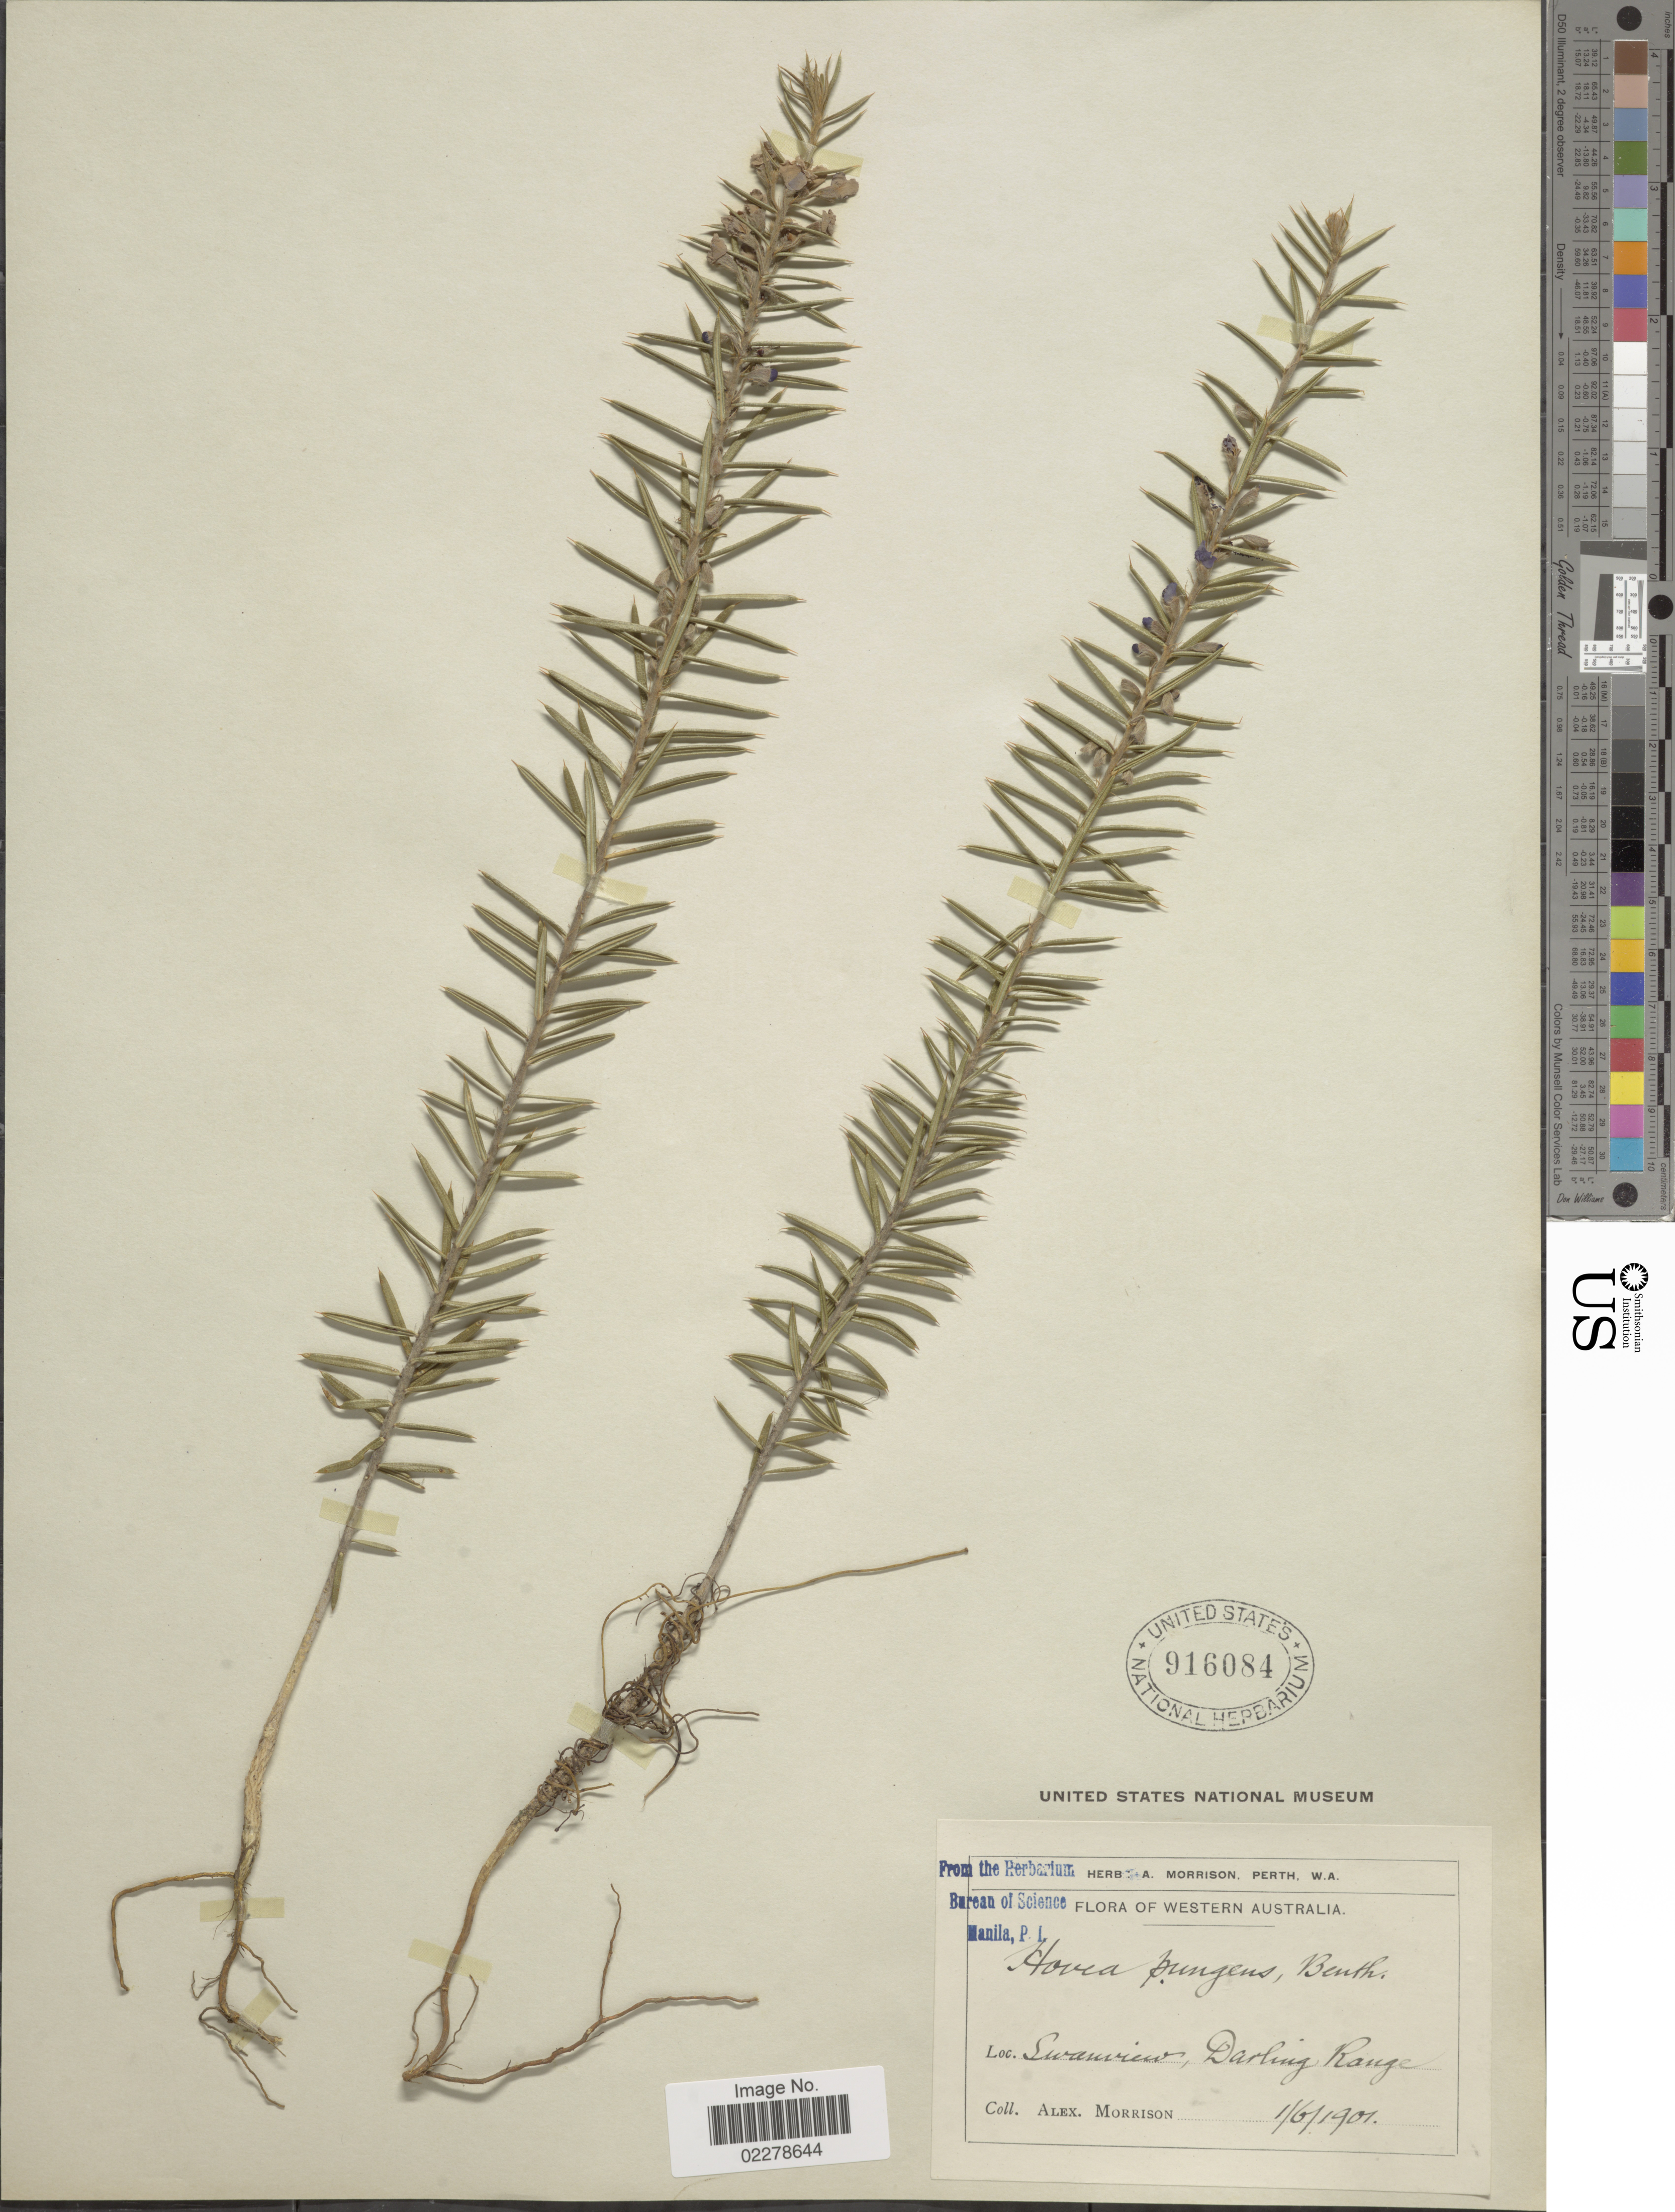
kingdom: Plantae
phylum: Tracheophyta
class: Magnoliopsida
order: Fabales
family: Fabaceae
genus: Hovea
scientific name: Hovea pungens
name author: Benth.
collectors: A. Morrison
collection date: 1901-06-01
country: Australia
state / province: Western Australia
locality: Swanview, Darling Range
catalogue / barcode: US 916084